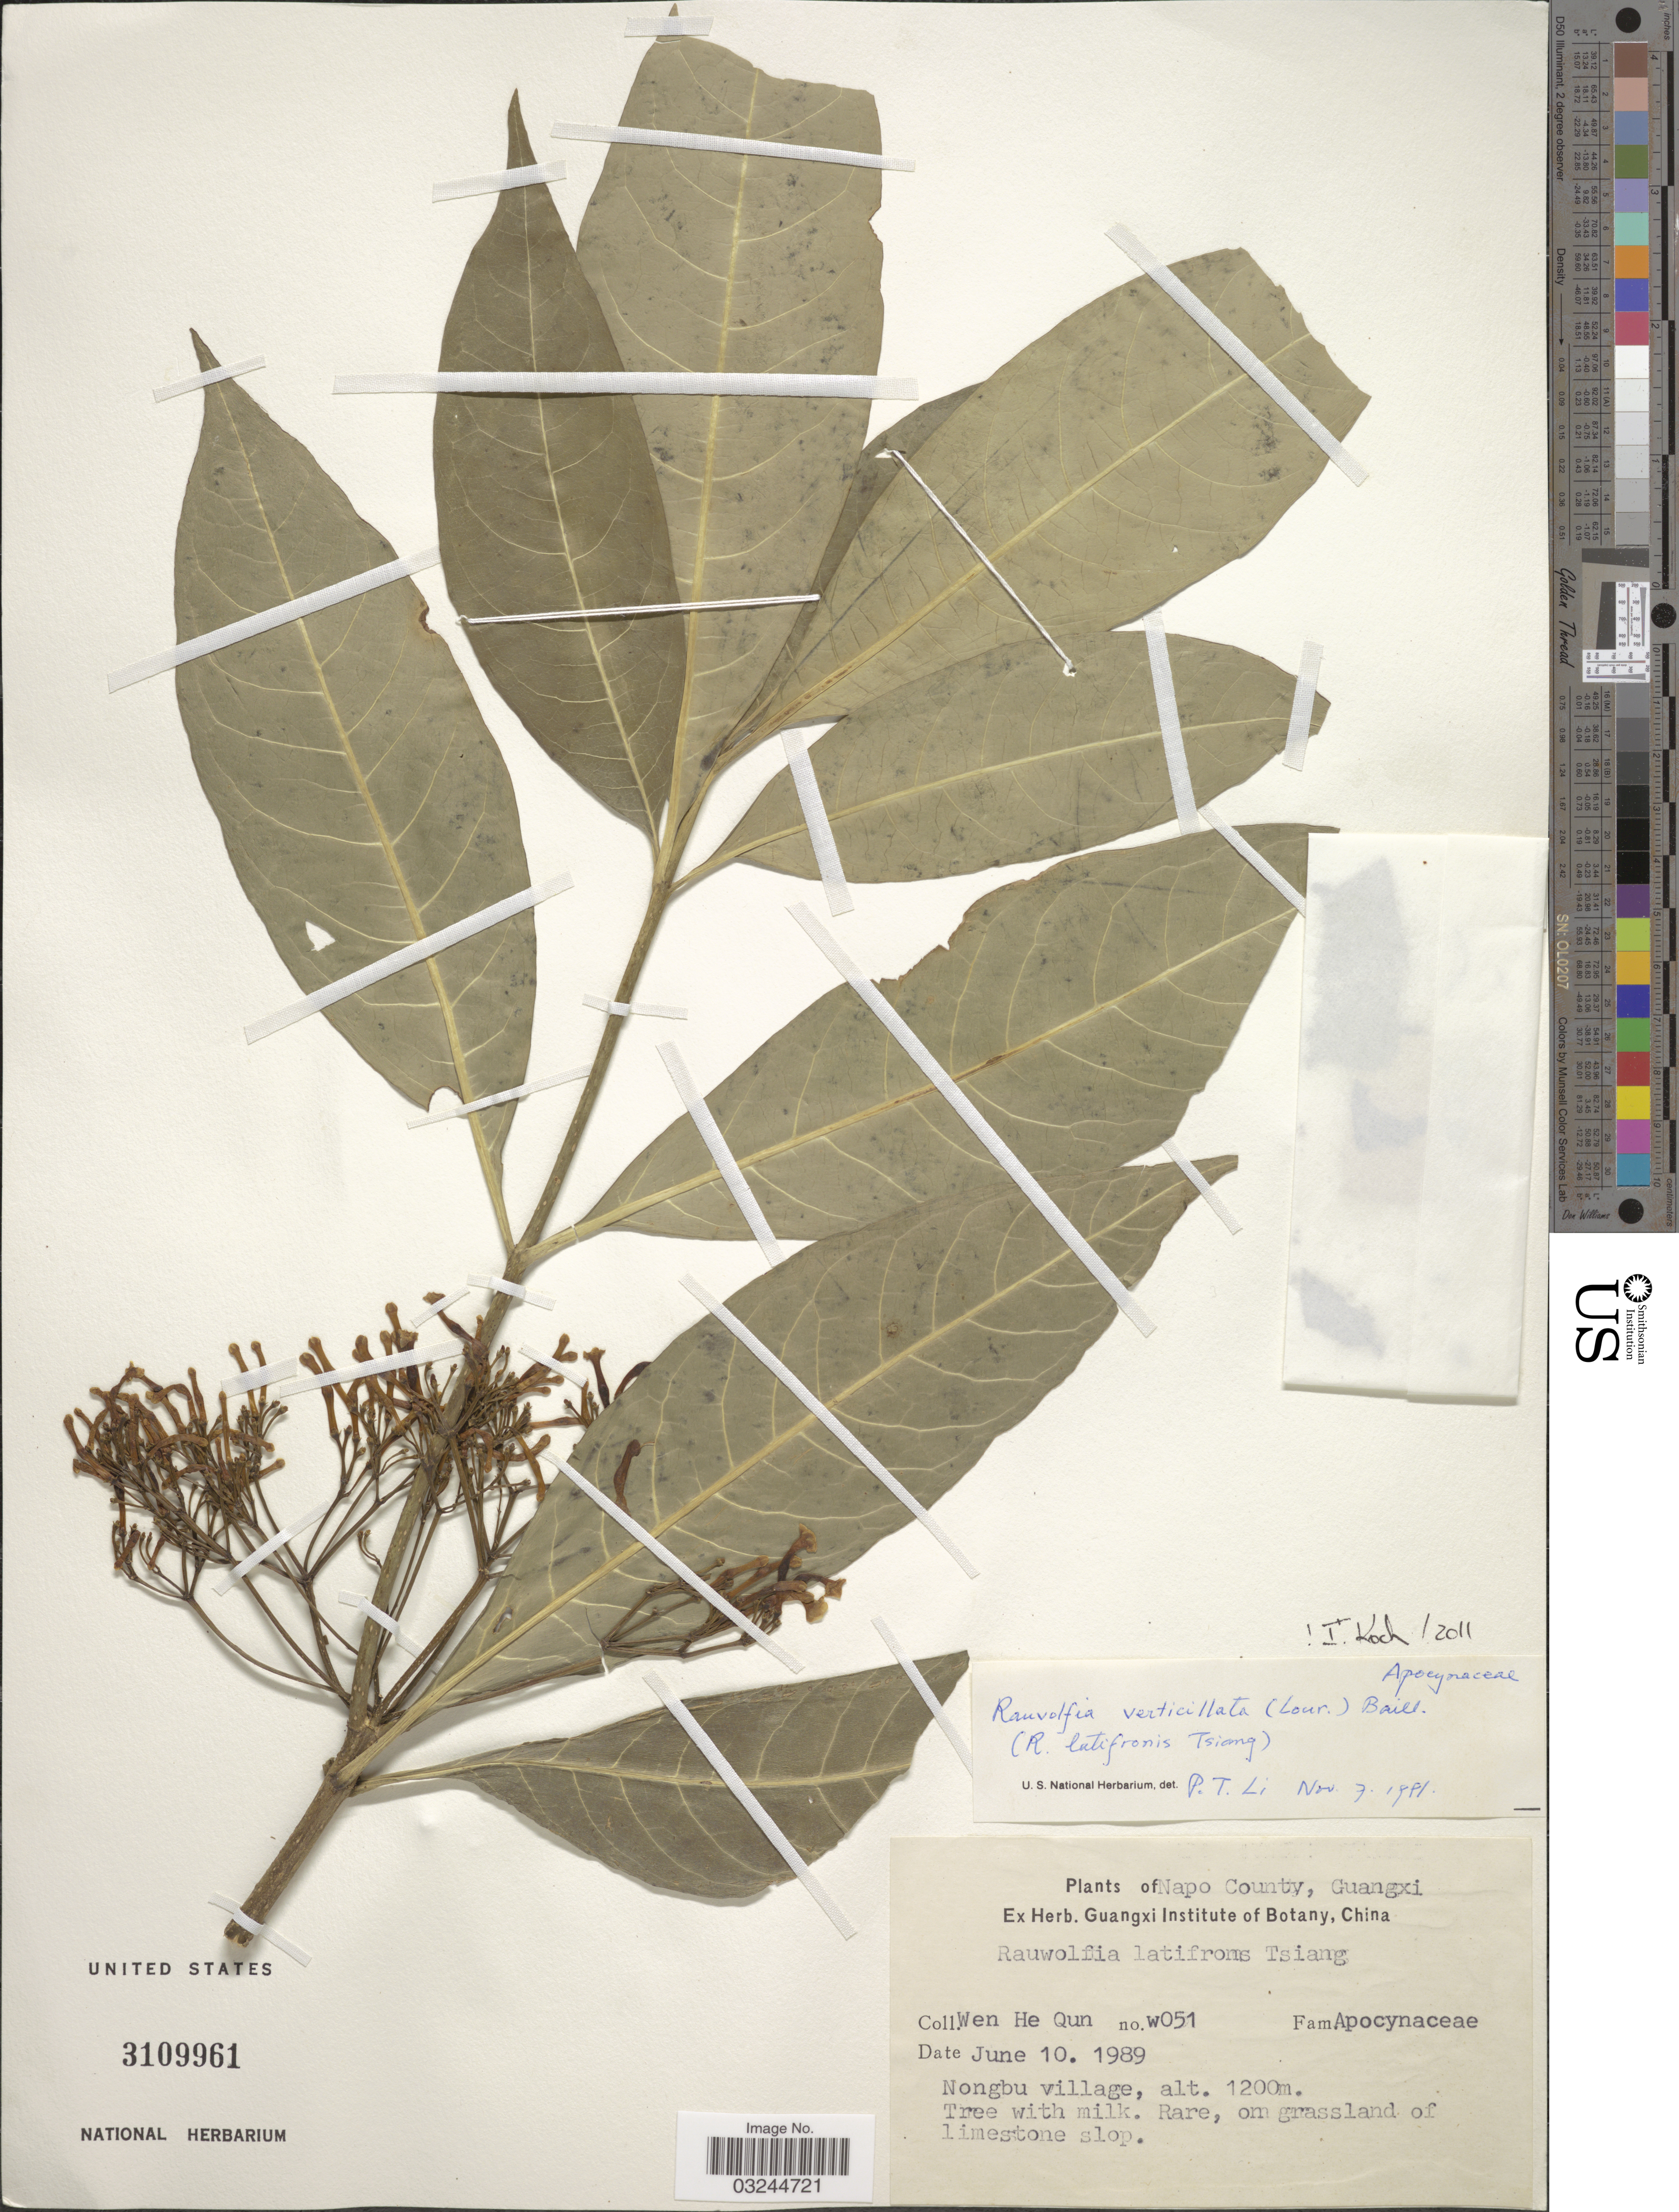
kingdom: Plantae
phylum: Tracheophyta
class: Magnoliopsida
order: Gentianales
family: Apocynaceae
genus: Rauvolfia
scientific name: Rauvolfia verticillata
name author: (Lour.) Baill.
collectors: H. Wen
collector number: W051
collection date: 1989-06-10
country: China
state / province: Guangxi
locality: Napo County. Guangxi. Nongbu village.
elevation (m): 1200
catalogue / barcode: US 3109961